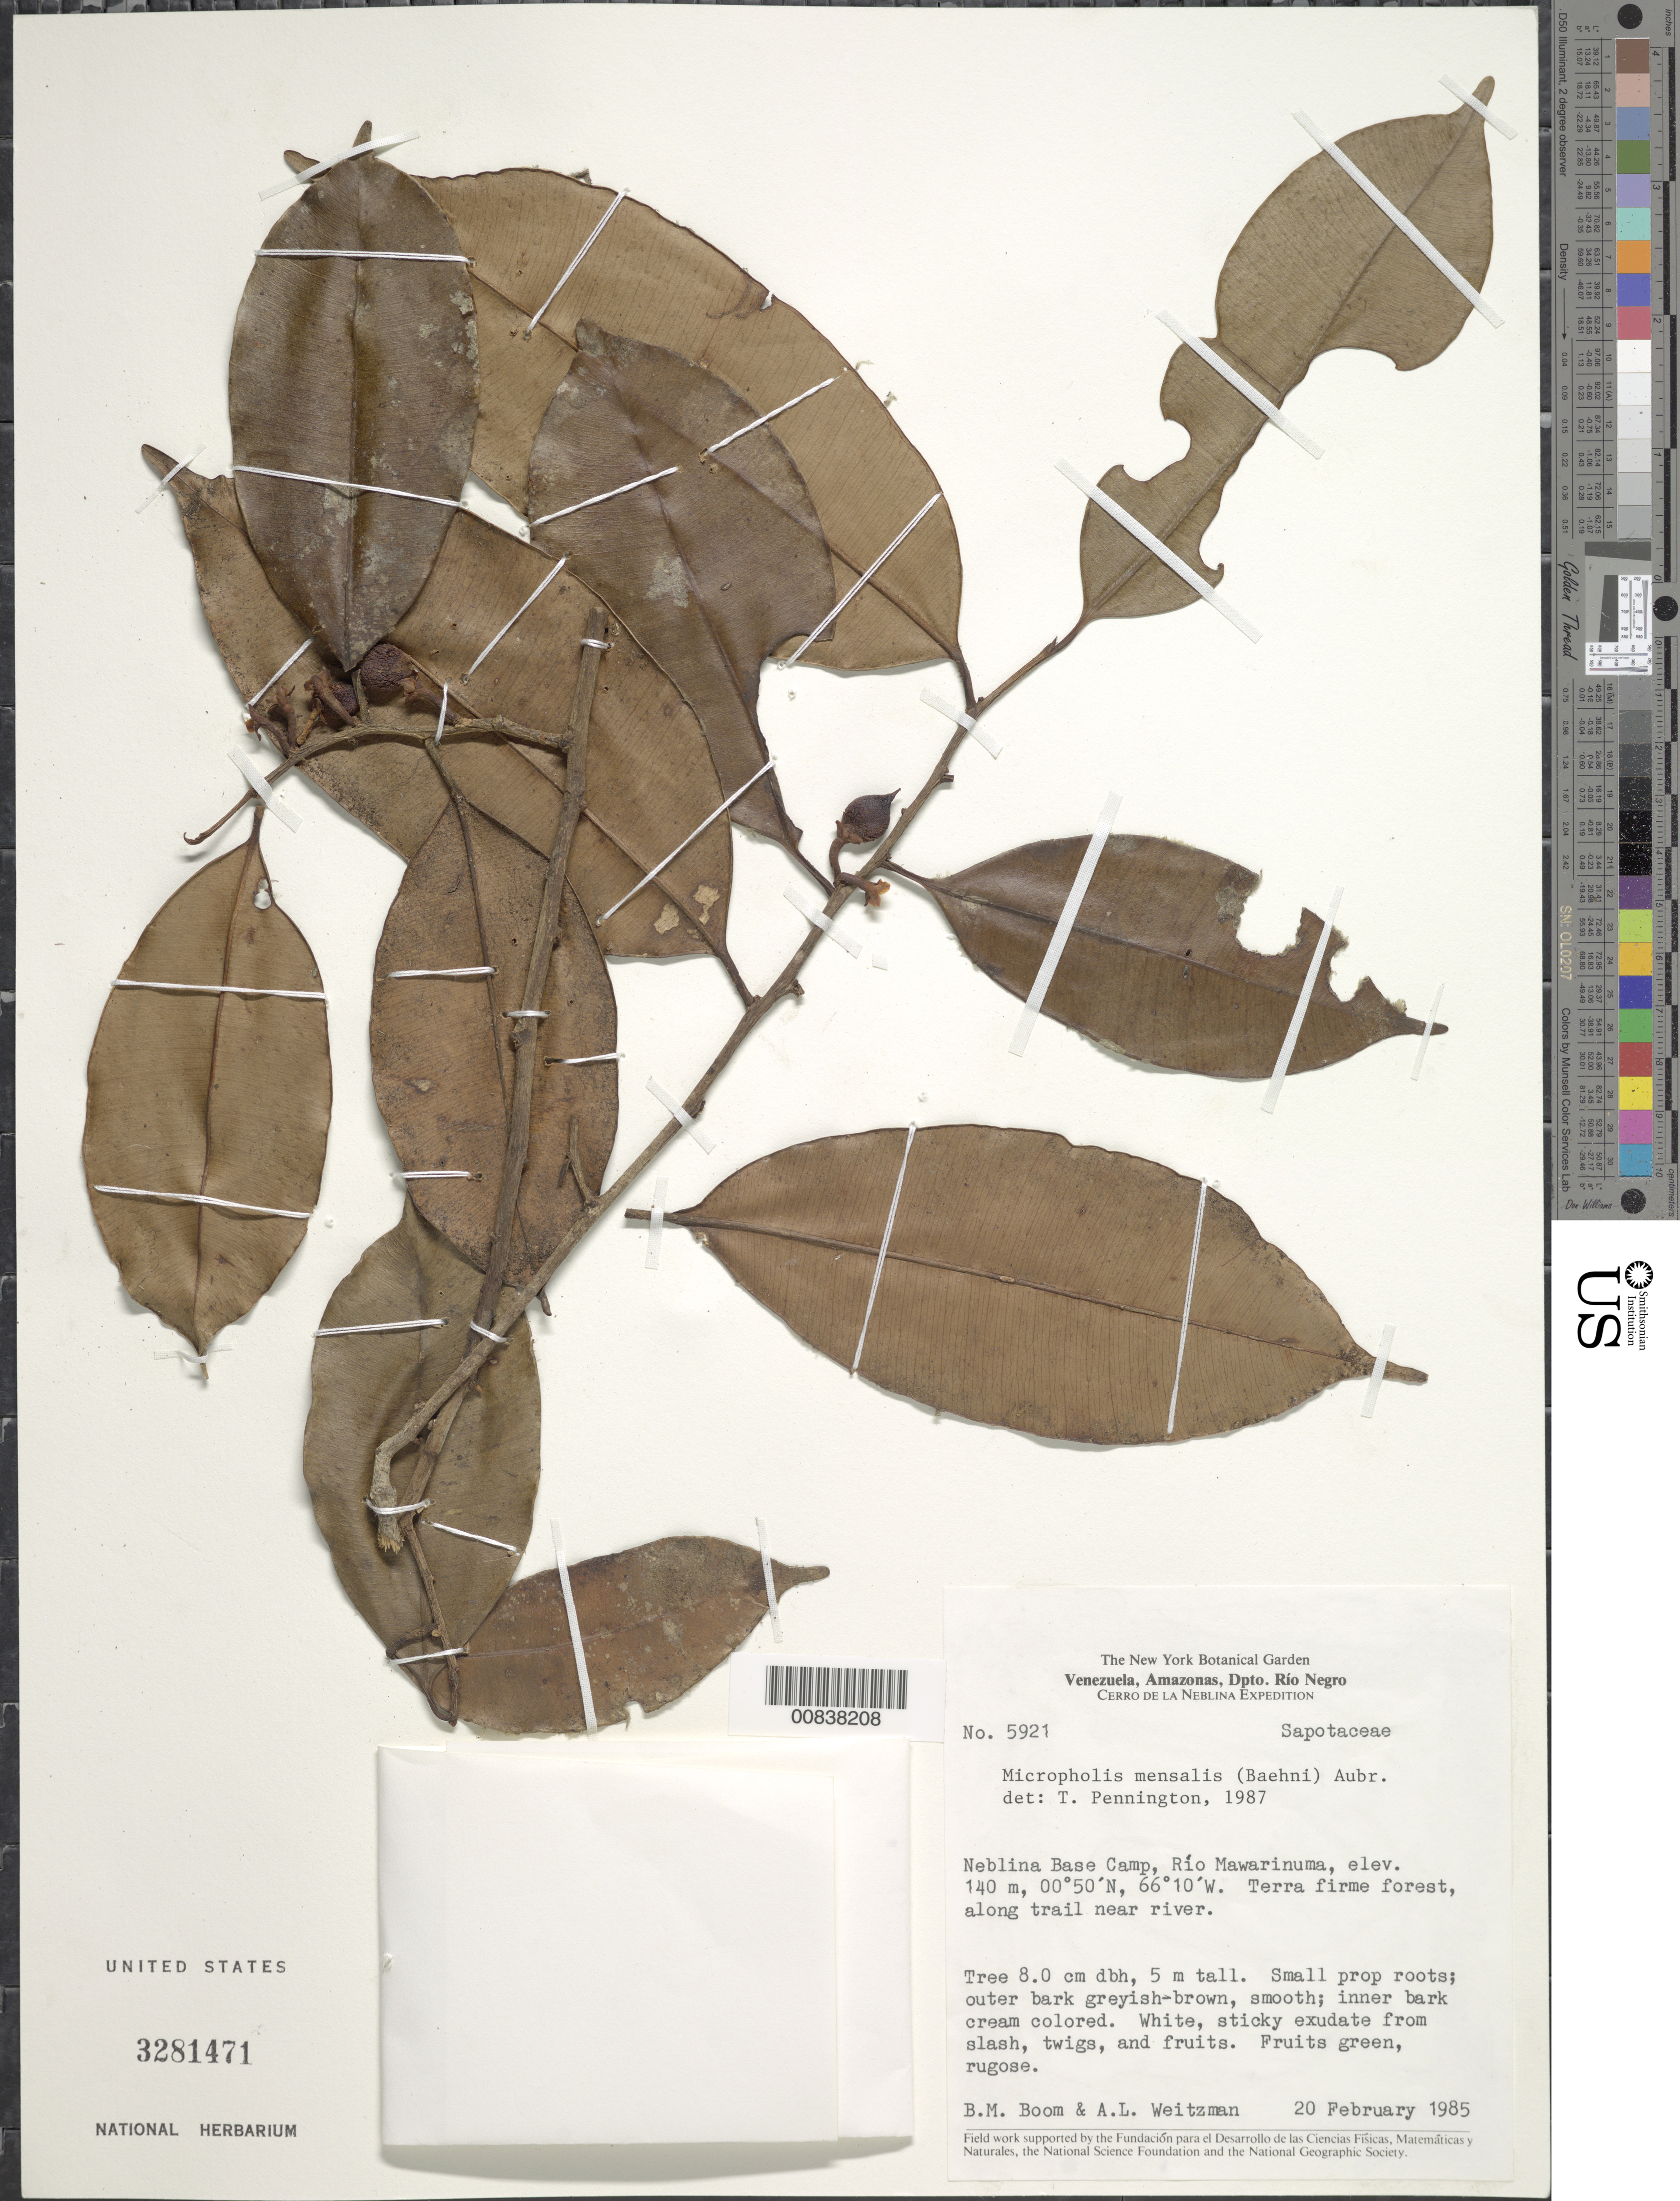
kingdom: Plantae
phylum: Tracheophyta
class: Magnoliopsida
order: Ericales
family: Sapotaceae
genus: Micropholis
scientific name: Micropholis mensalis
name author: (Baehni) Aubrév.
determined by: Pennington, T. D., (K)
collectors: B. M. Boom & A. L. Weitzman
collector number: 5921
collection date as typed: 20-Feb-85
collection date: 1985-02-20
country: Venezuela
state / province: Amazonas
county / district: Río Negro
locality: Cerro de la Neblina Base Camp, Río Mawarinuma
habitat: Terra firme forest, along trail near river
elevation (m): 140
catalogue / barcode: US 3281471